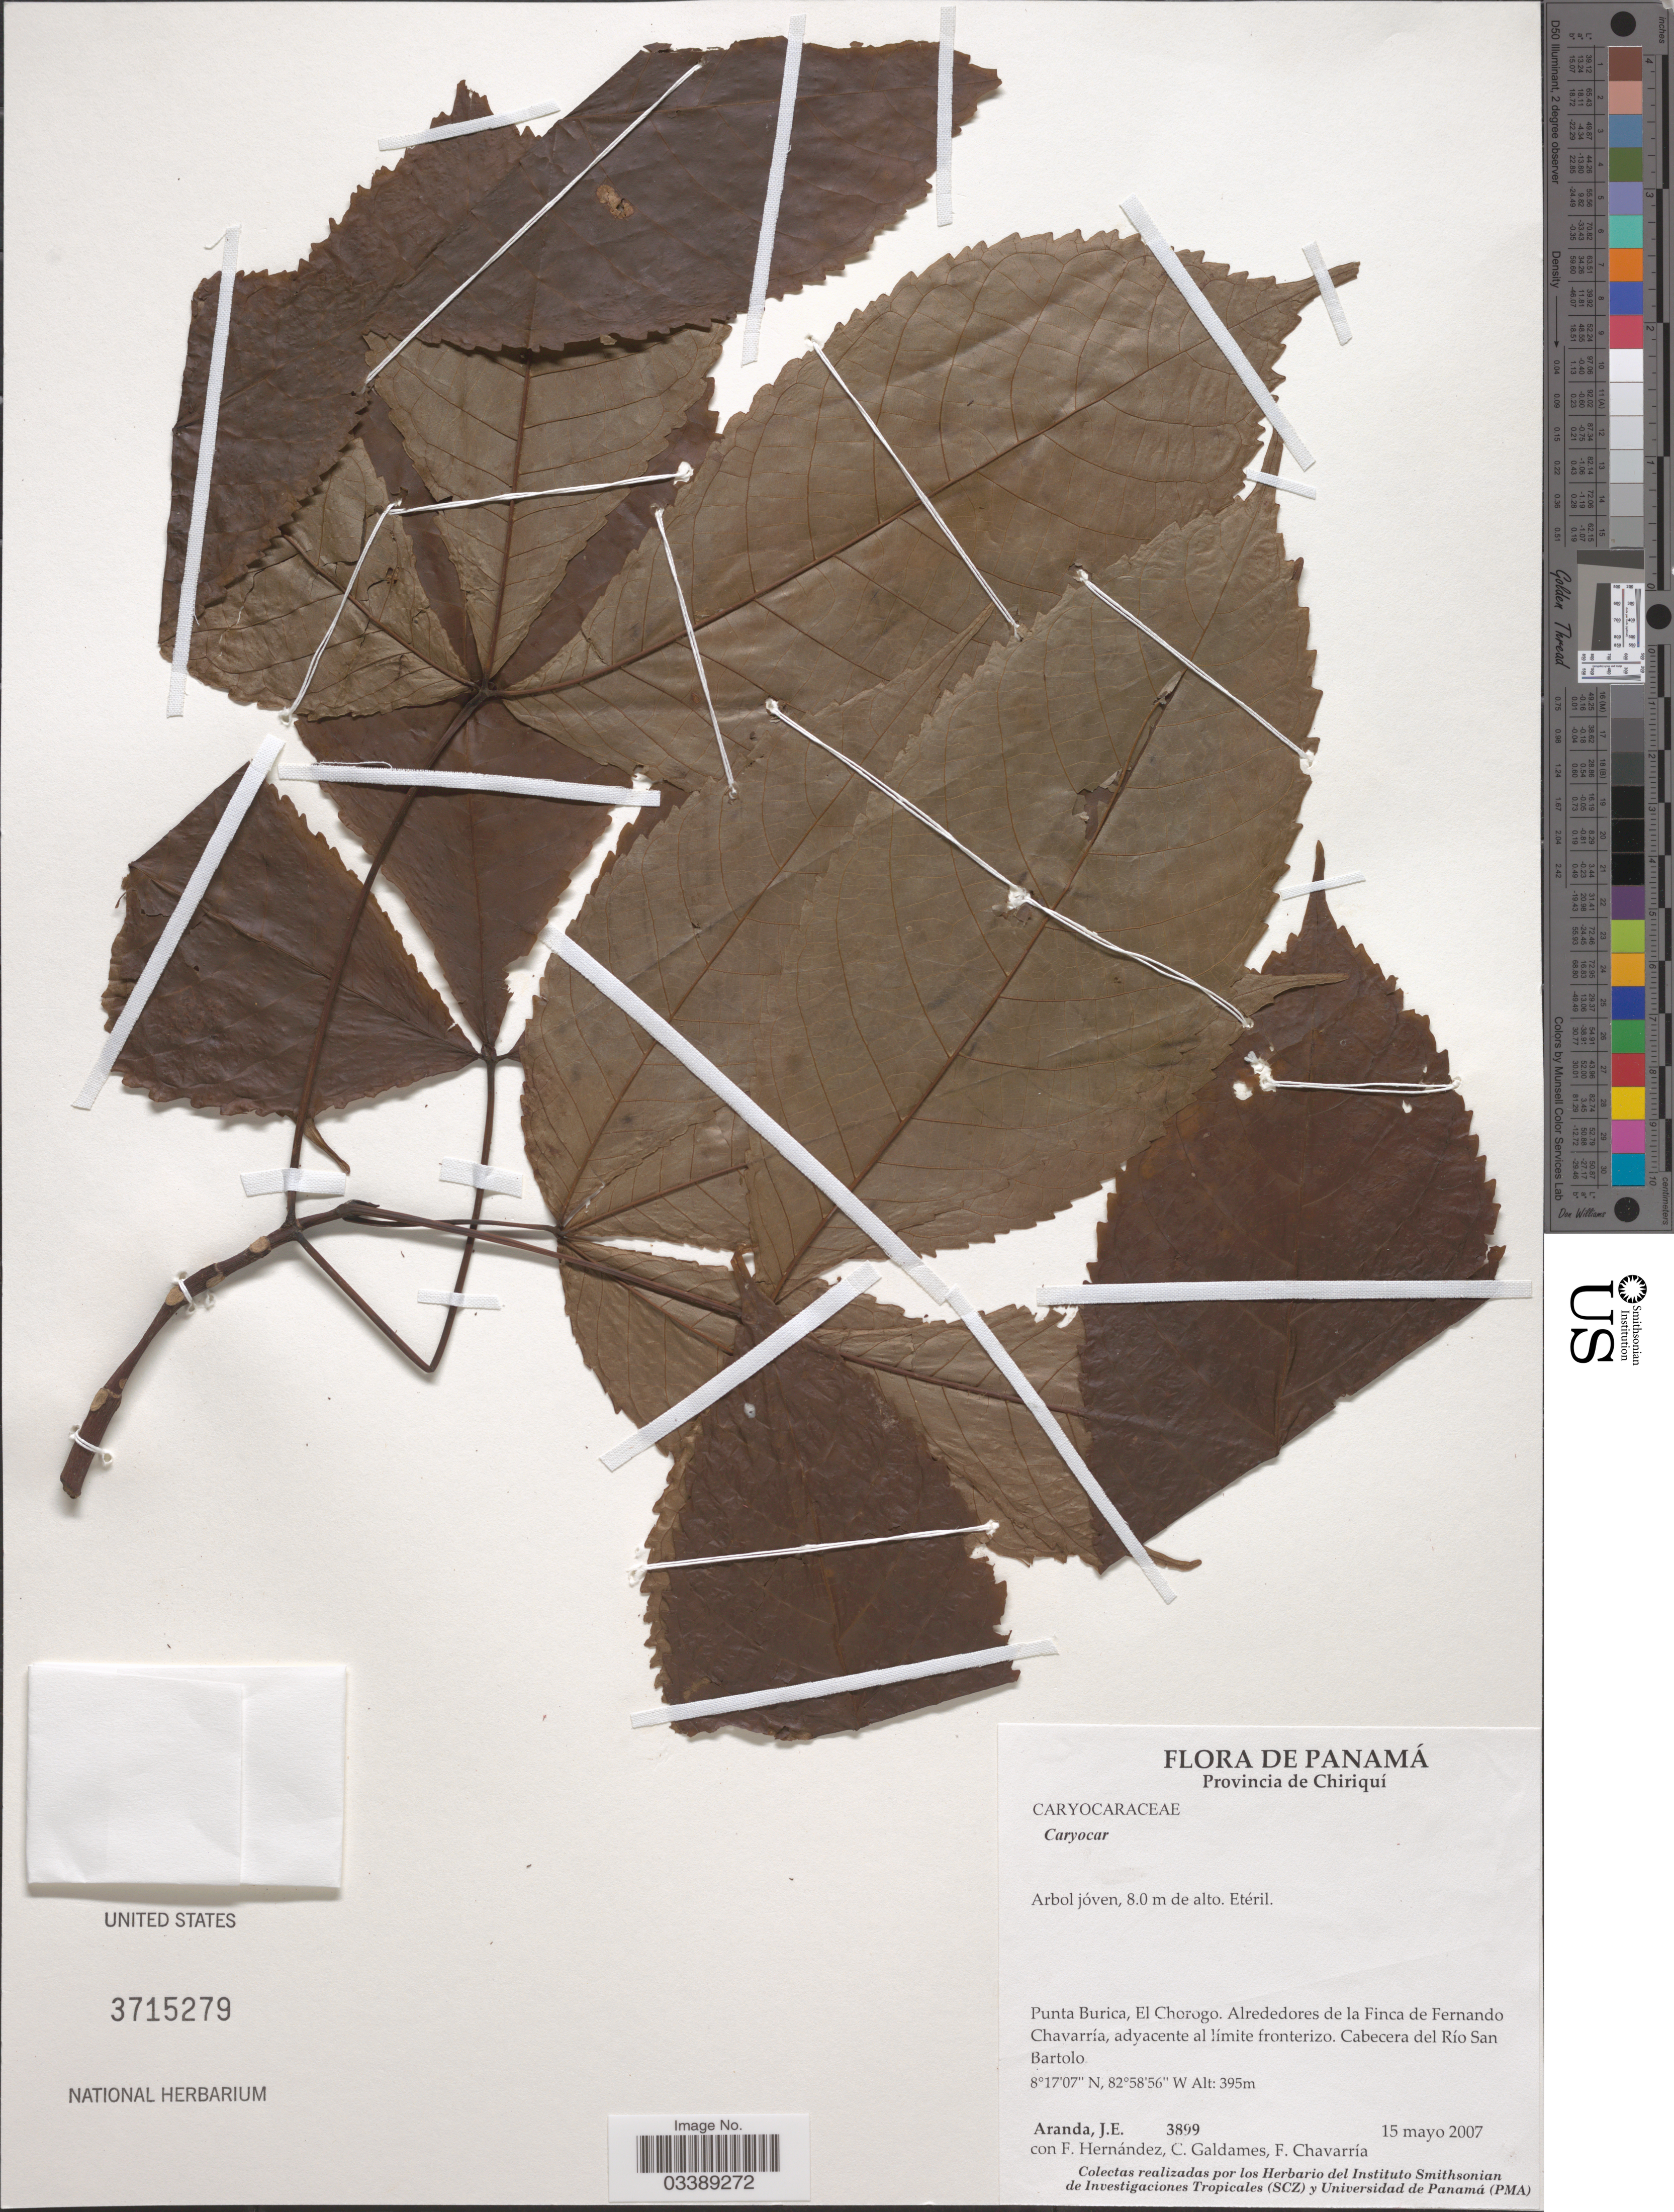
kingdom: Plantae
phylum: Tracheophyta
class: Magnoliopsida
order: Malpighiales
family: Caryocaraceae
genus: Caryocar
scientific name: Caryocar sp.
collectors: J. Aranda, F. Hernandez, C. Galdames & F. Chavarria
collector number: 3899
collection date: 2007-05-15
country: Panama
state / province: Chiriqui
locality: Punta Burica, El Chorogo. Alrededores de la Finca de Fernando Chavarría, adyacente al límite fronterizo. Cabecera del Río San Bartolo.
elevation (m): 395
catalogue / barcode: US 3715279